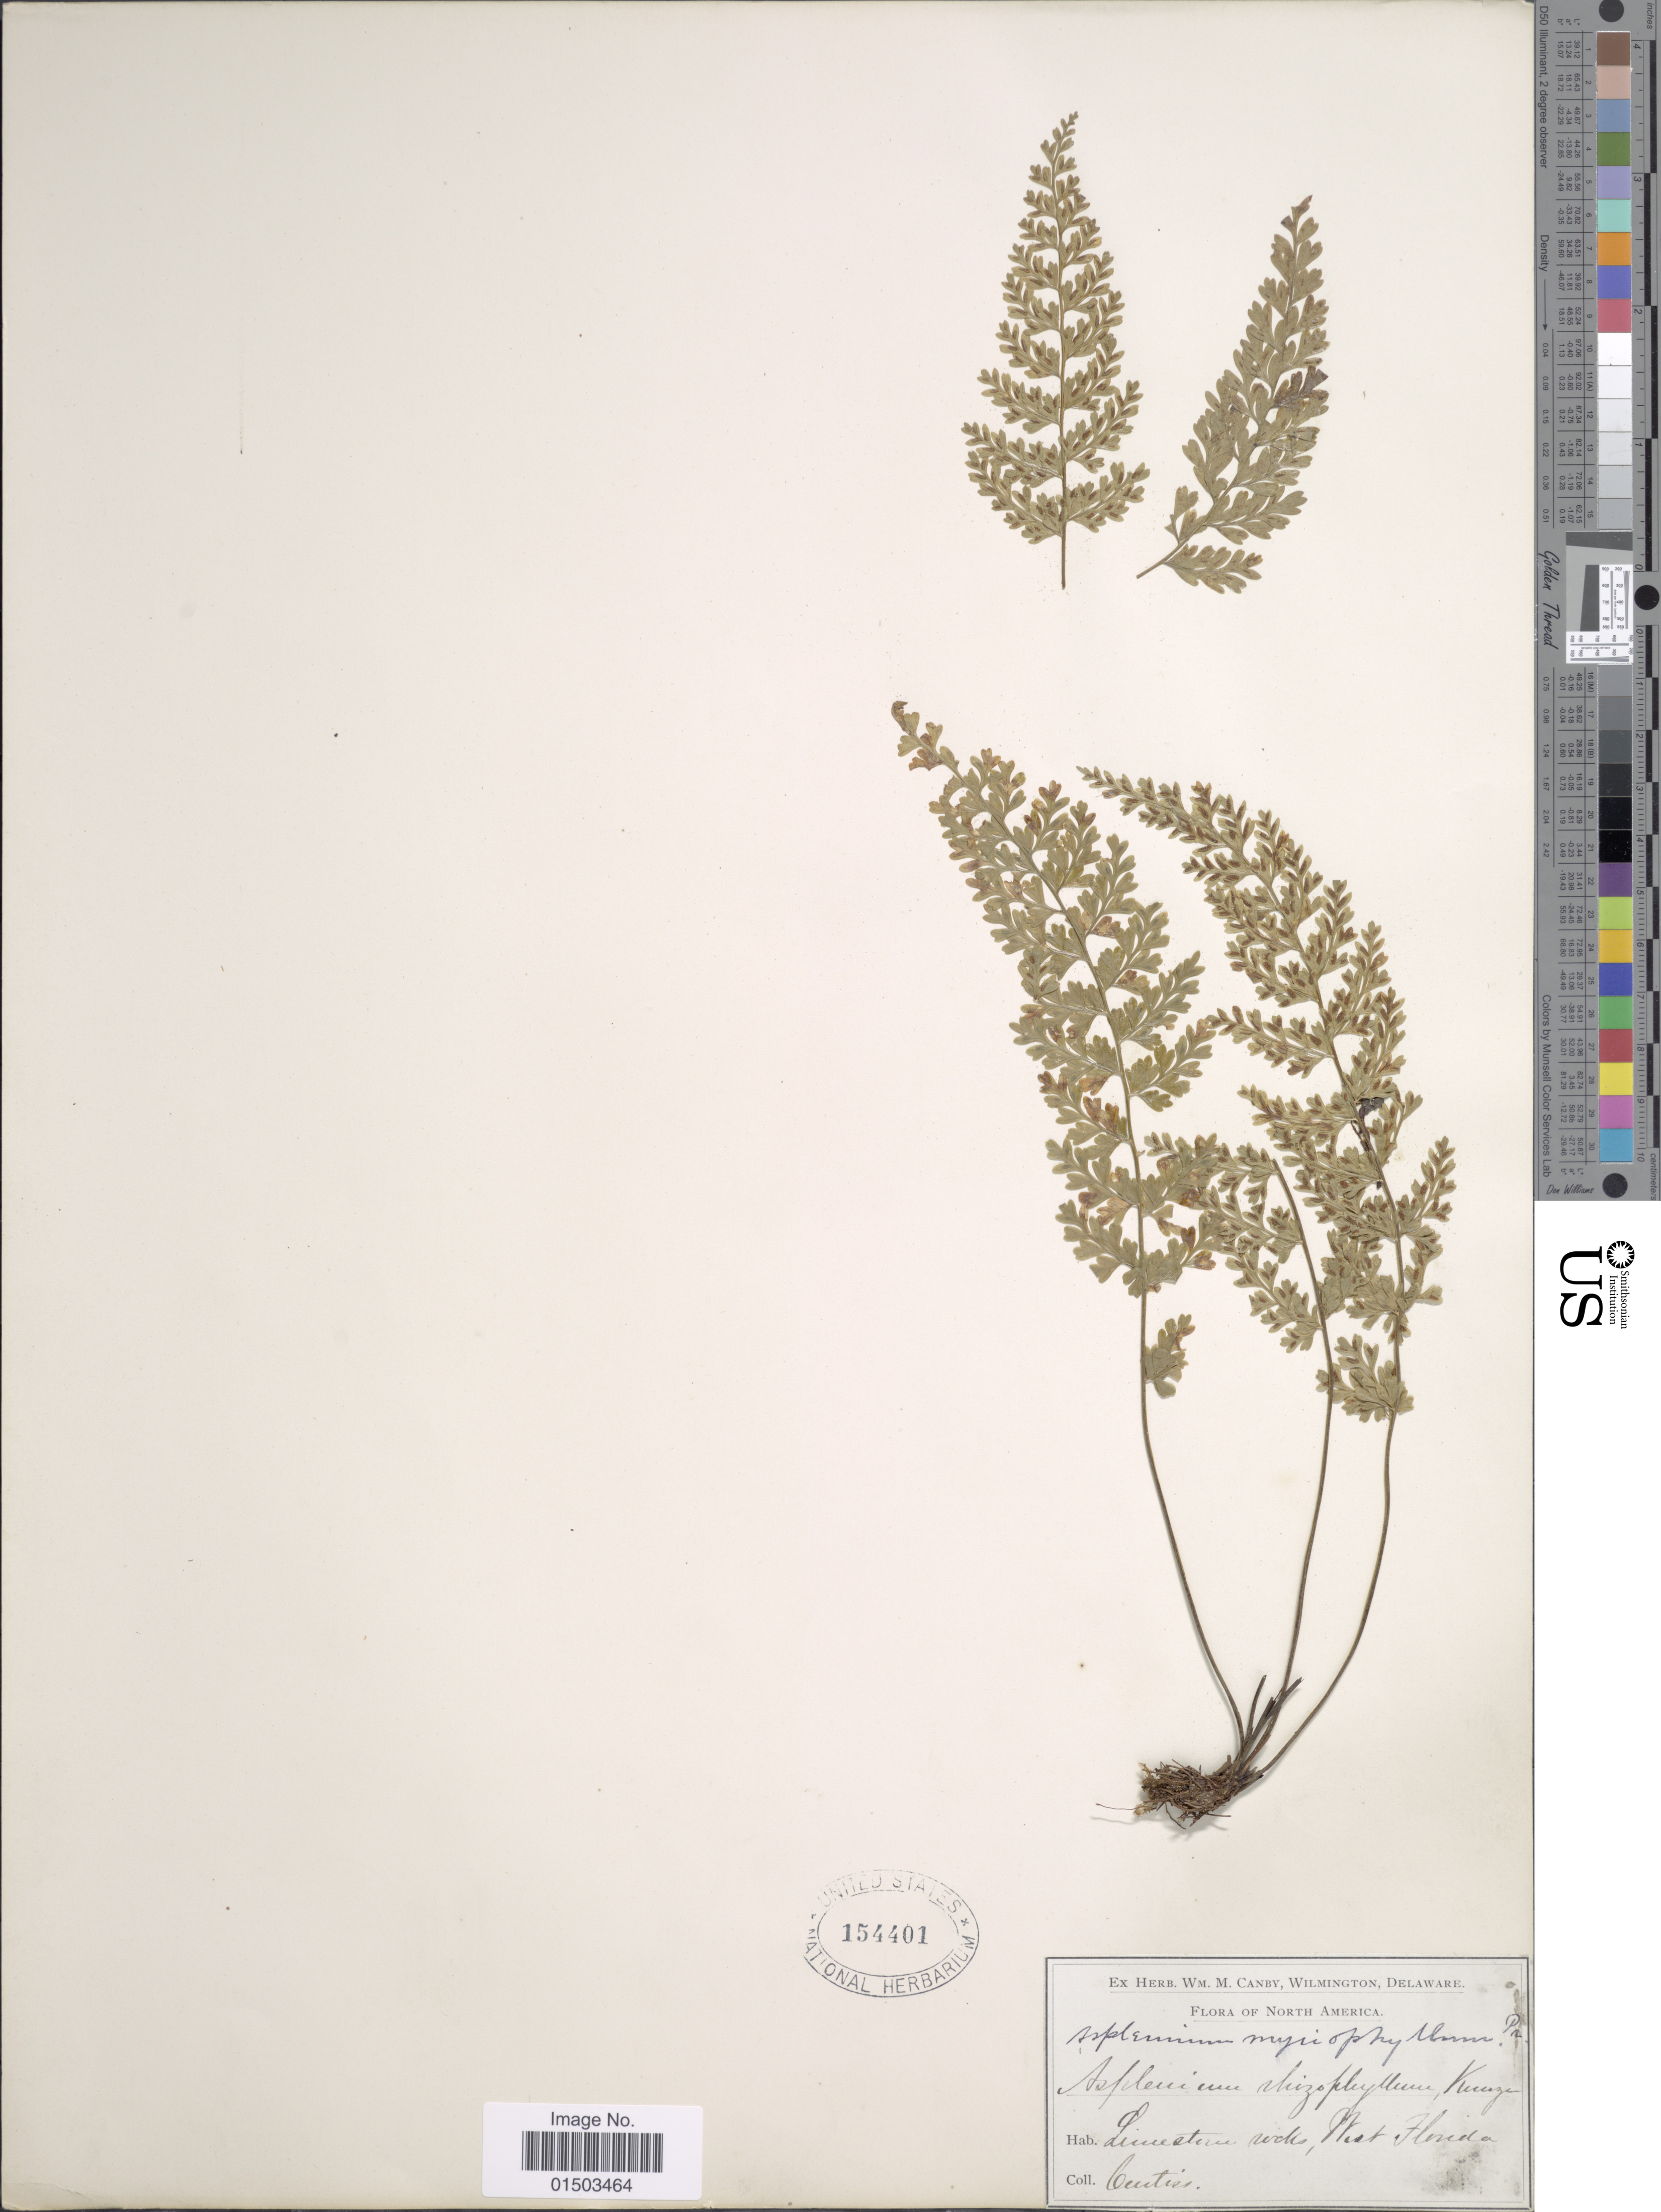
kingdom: Plantae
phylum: Tracheophyta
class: Polypodiopsida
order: Polypodiales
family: Aspleniaceae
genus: Asplenium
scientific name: Asplenium curtissii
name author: Underw.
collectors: -. Curtiss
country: United States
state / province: Florida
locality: North America, Limestone wocks, West Florida.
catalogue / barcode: US 154401